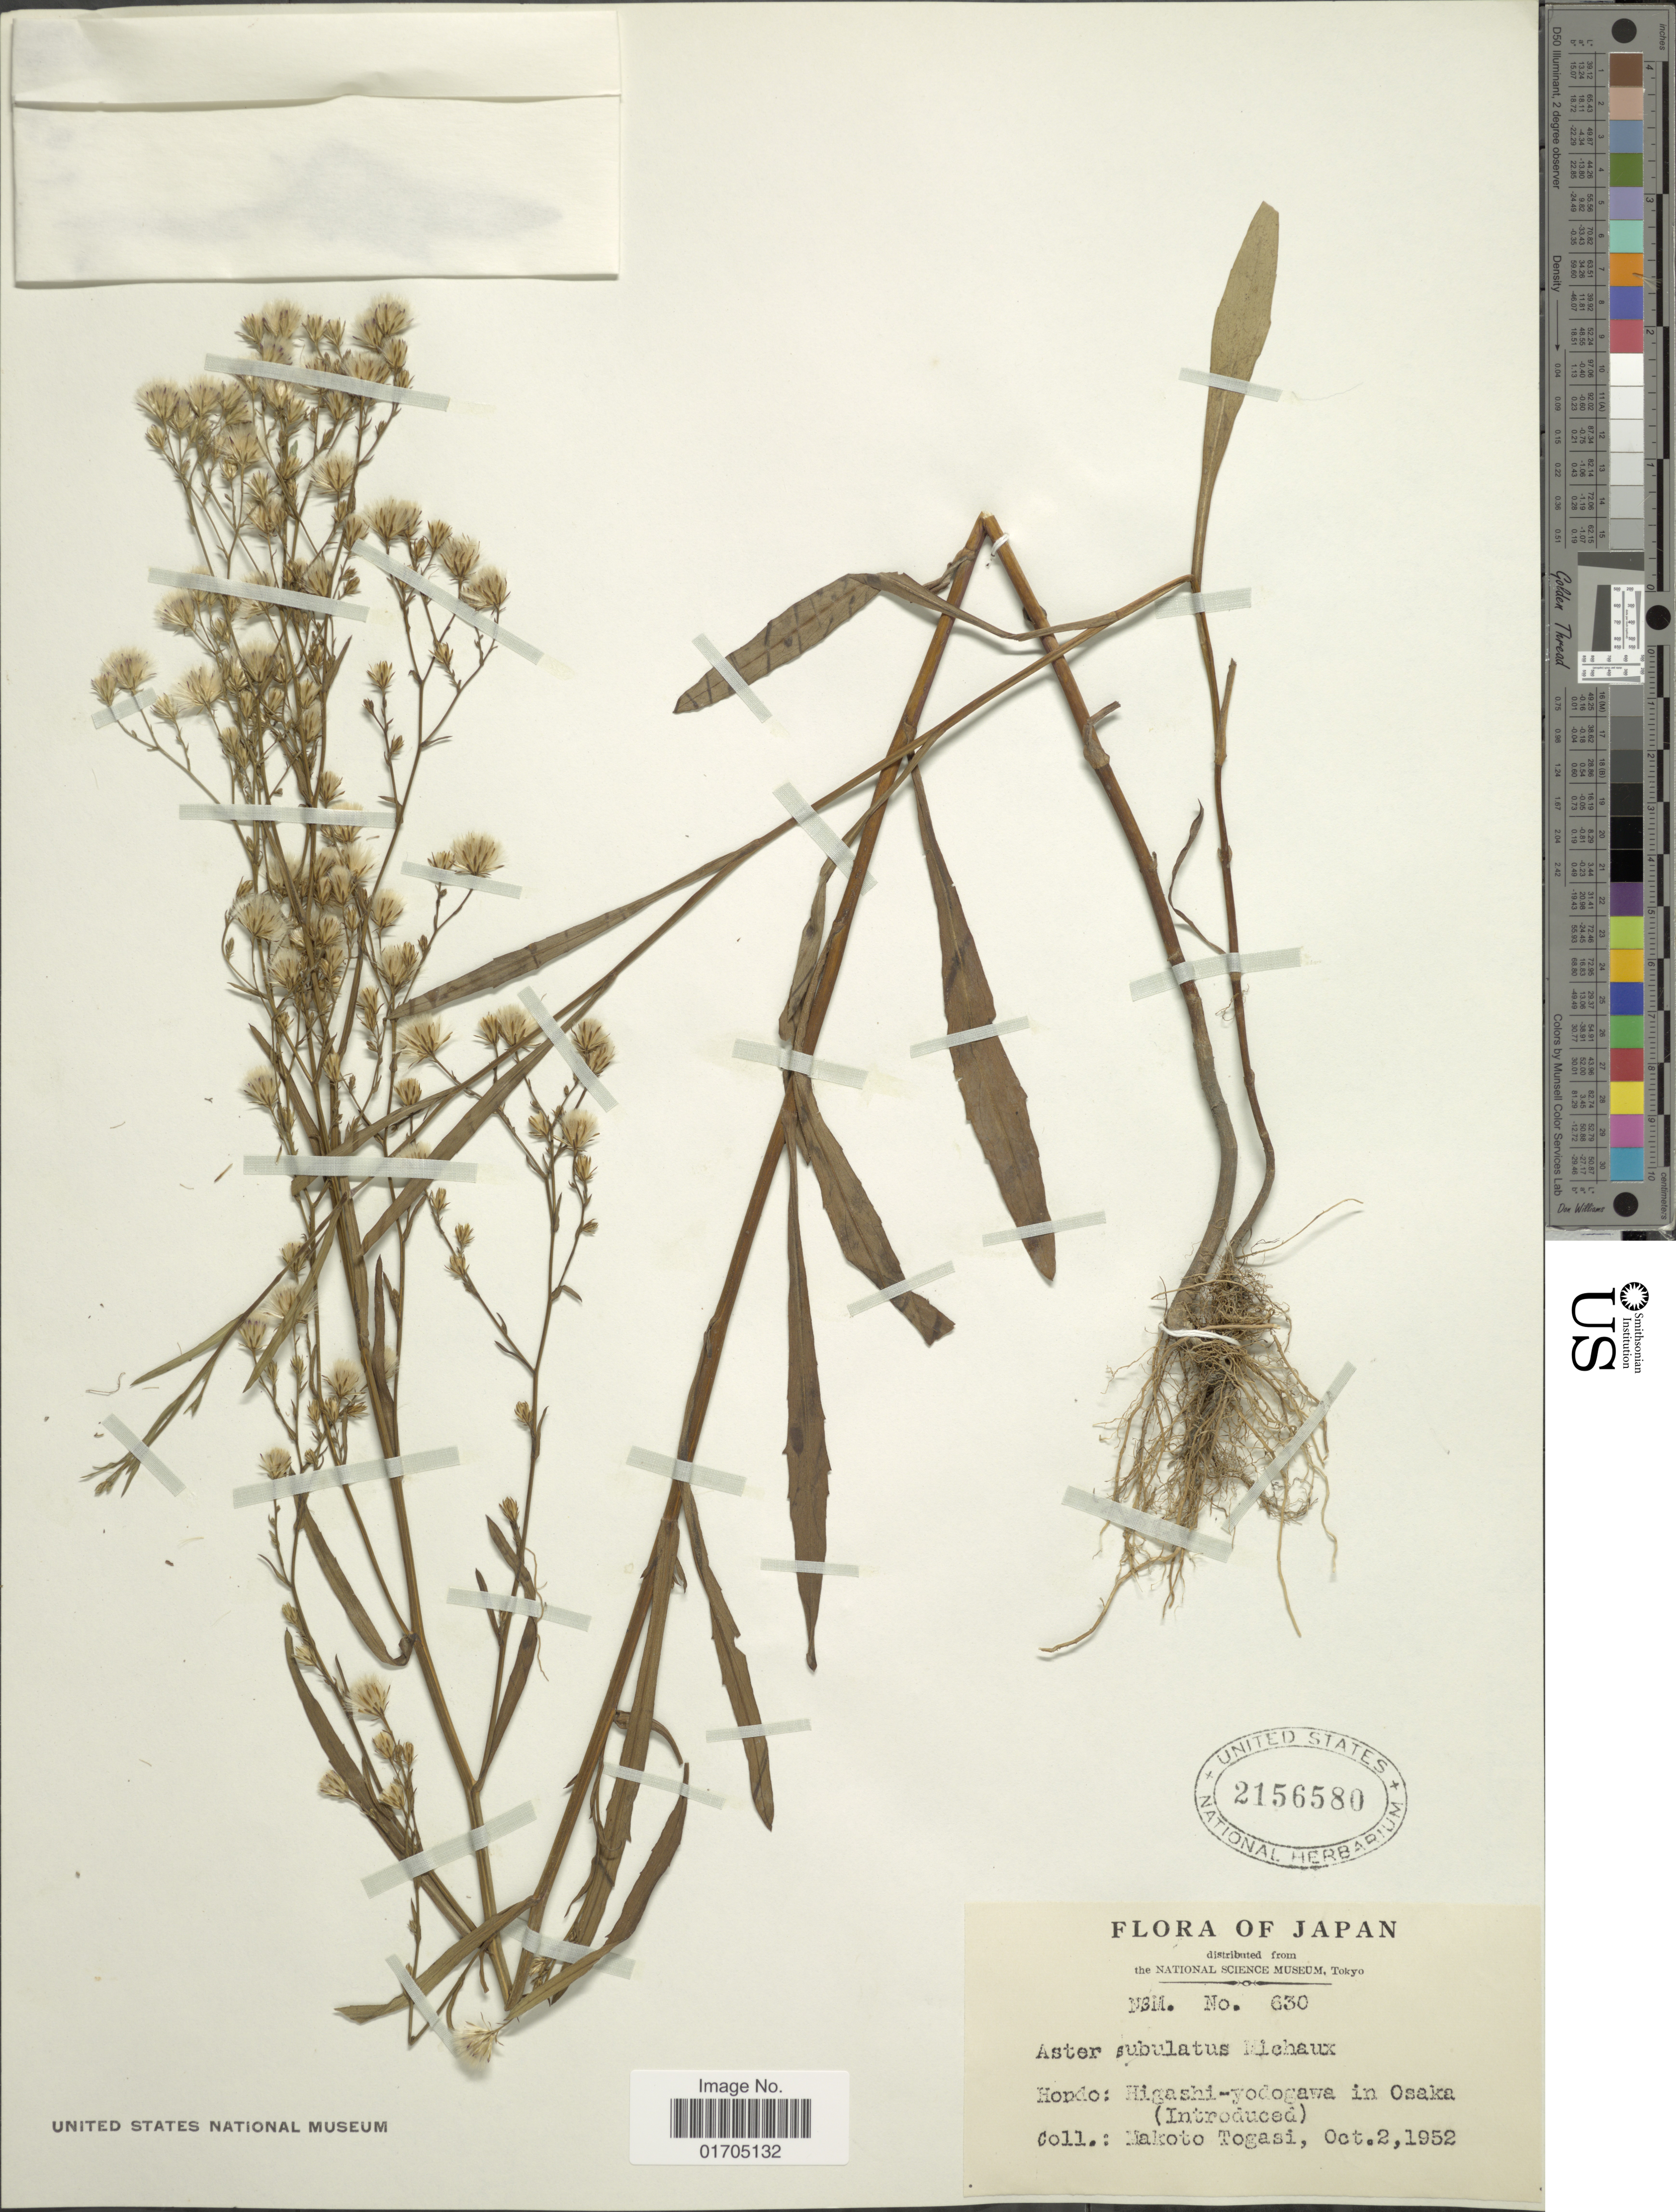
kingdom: Plantae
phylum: Tracheophyta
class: Magnoliopsida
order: Asterales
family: Asteraceae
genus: Symphyotrichum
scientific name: Symphyotrichum subulatum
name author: (Michx.) G.L. Nesom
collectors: M. Togasi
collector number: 630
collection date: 1952-10-02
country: Japan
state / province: Osaka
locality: Higashi-yodogawa in Osaka (Introduced)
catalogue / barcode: US 2156580